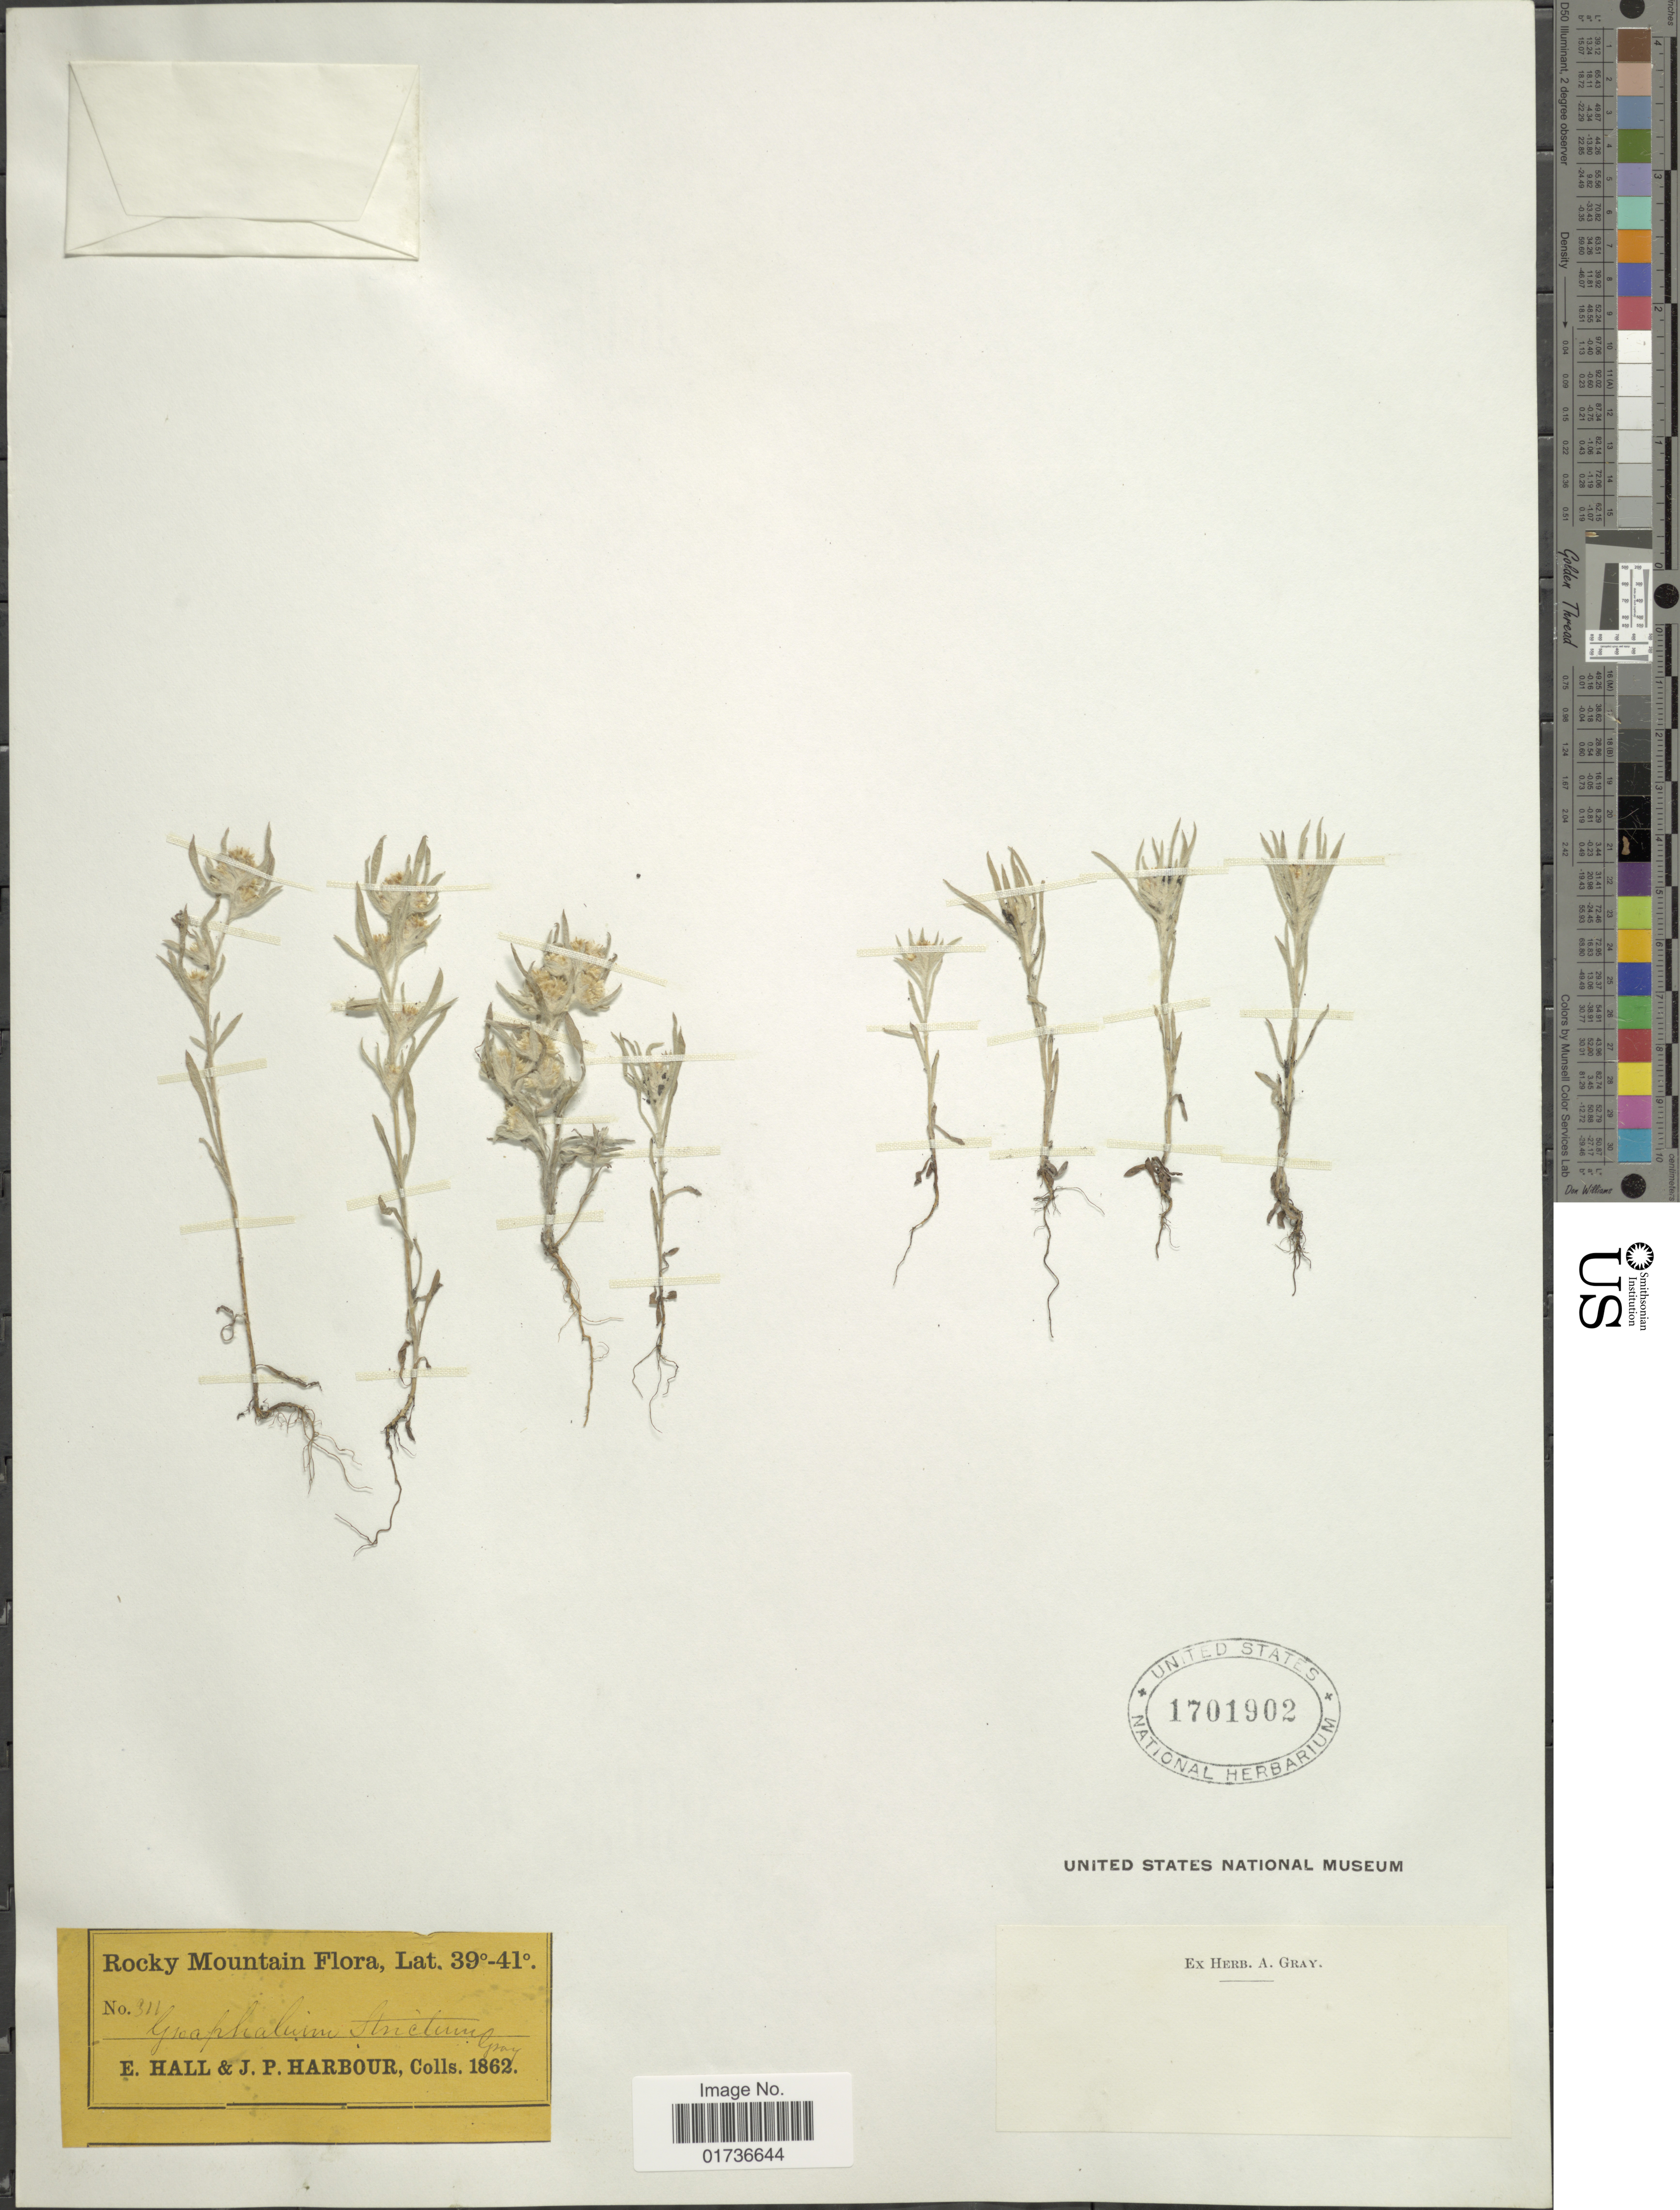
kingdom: Plantae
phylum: Tracheophyta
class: Magnoliopsida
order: Asterales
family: Asteraceae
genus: Gnaphalium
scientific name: Gnaphalium grayi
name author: A. Nelson & J.F. Macbr.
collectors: E. Hall & J. Harbour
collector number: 311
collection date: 1862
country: United States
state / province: Colorado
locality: Rocky Mtns.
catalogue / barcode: US 1701902